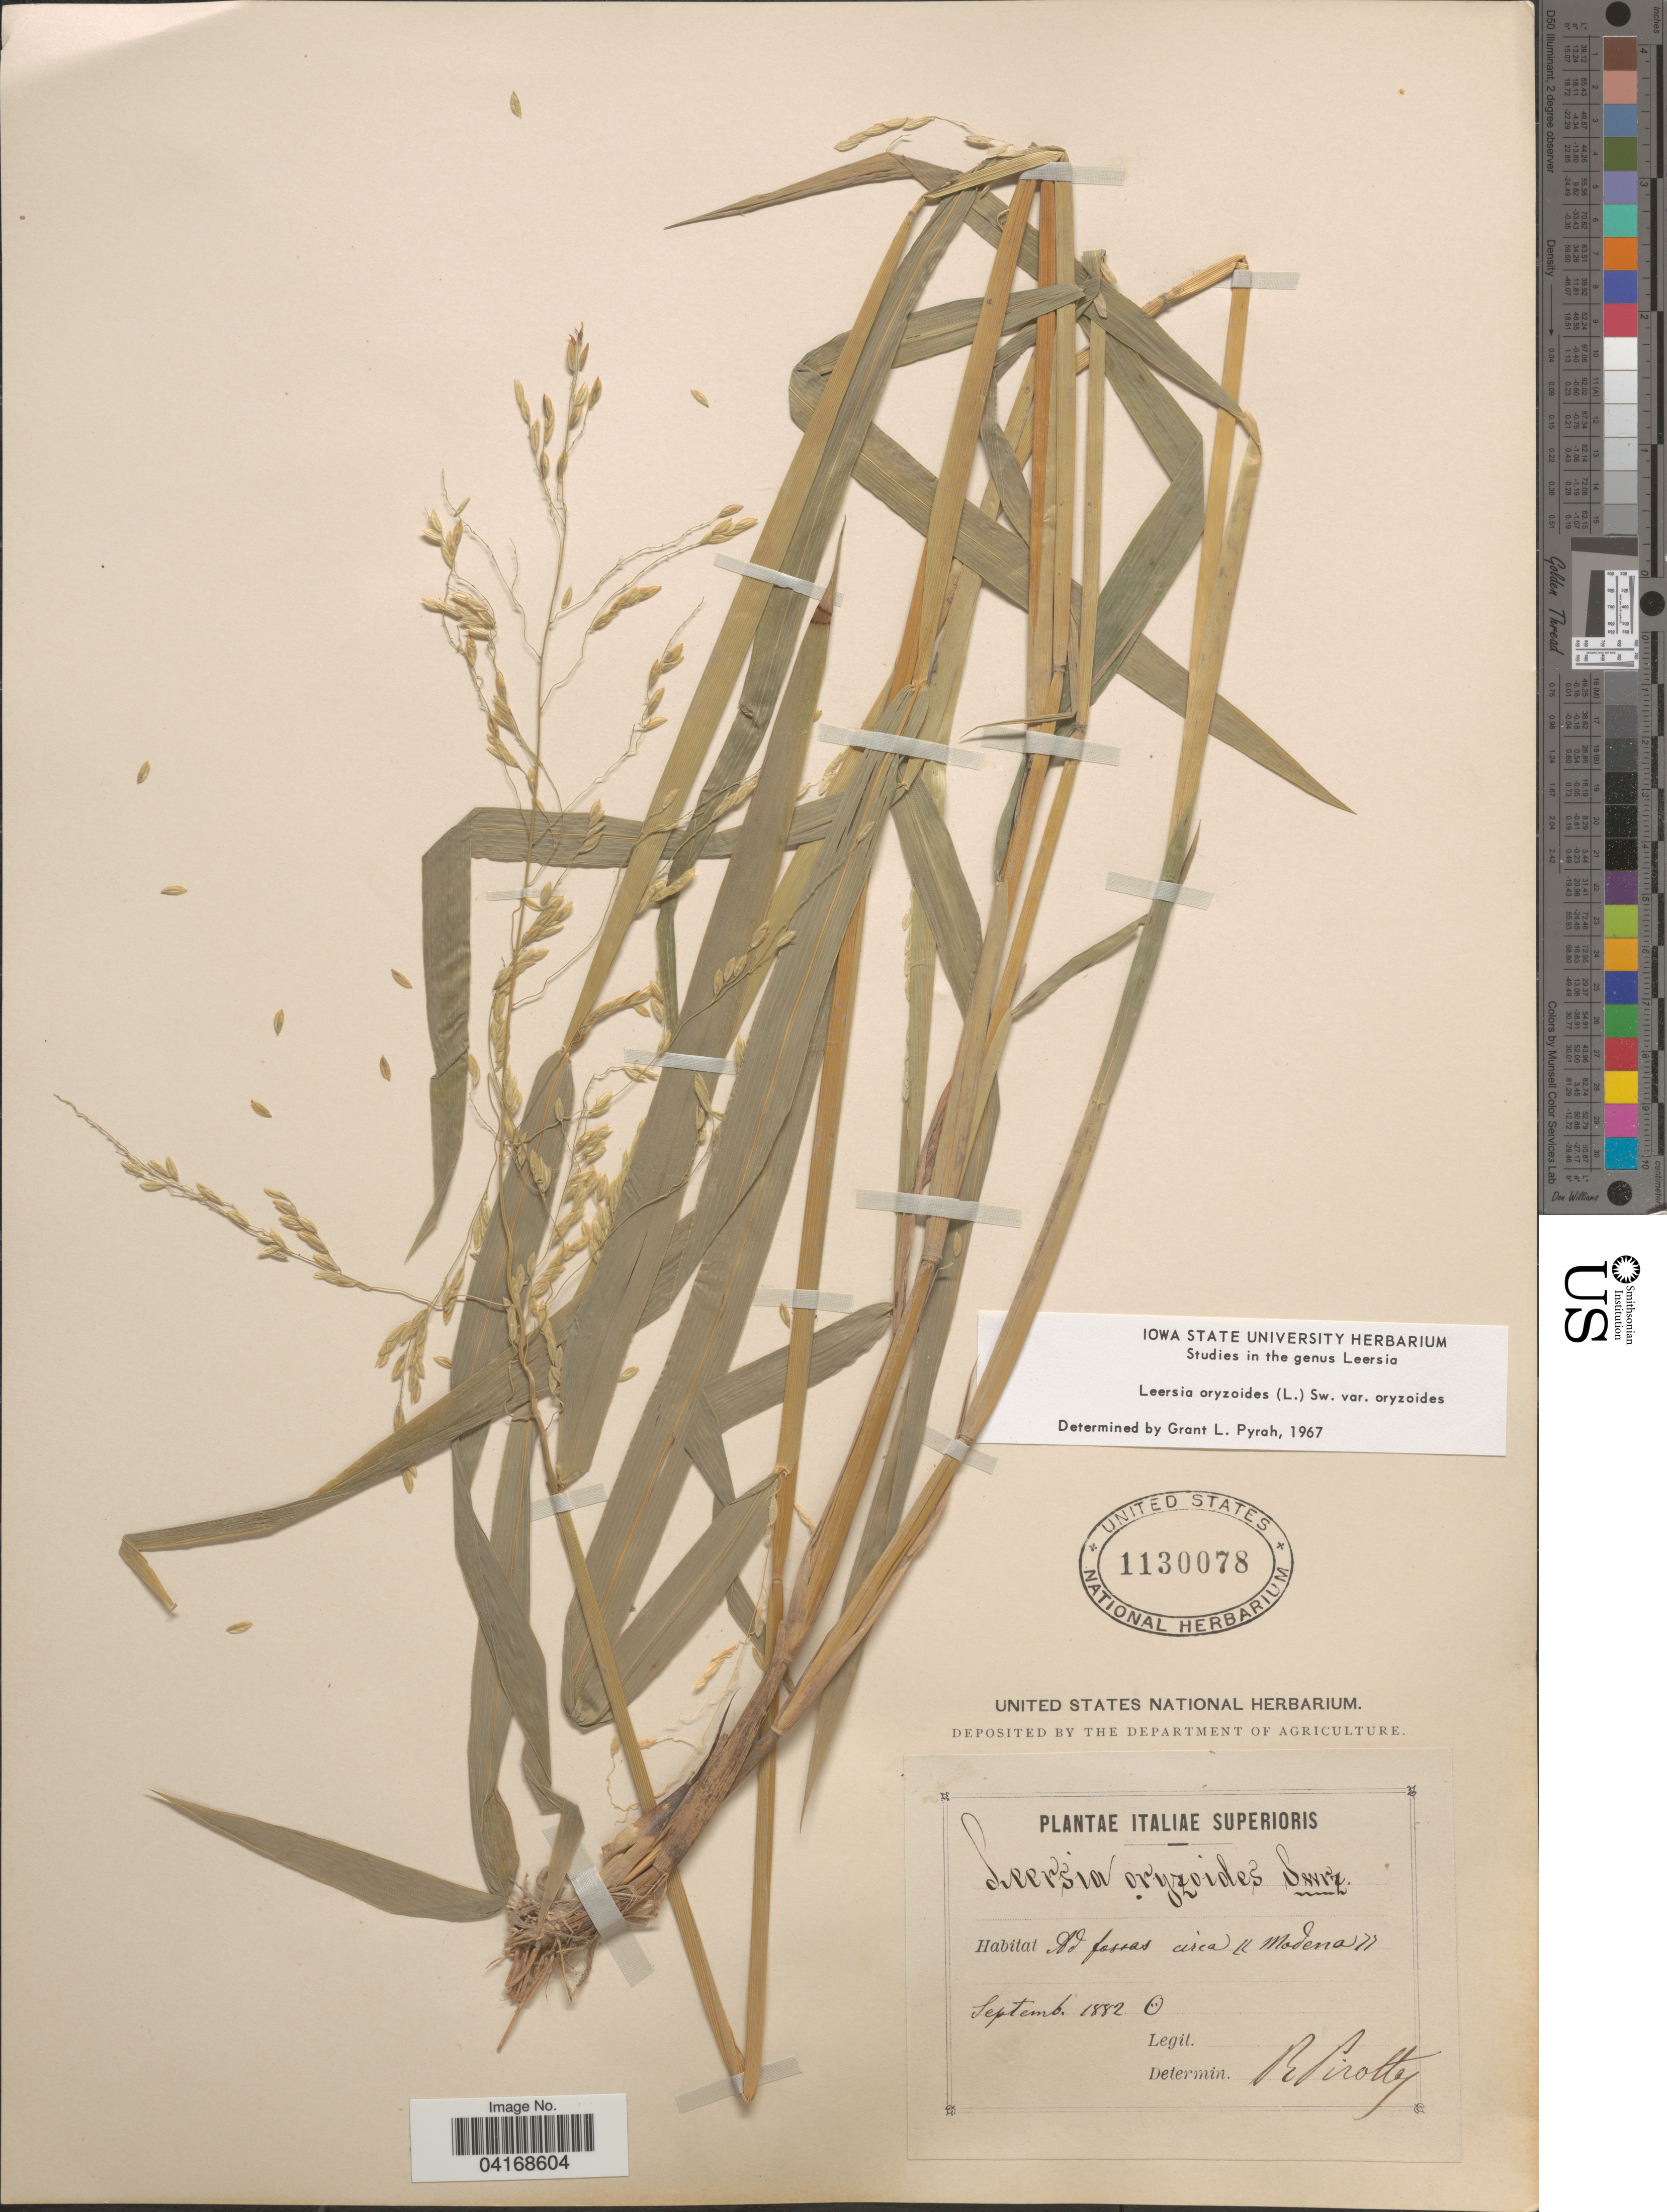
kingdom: Plantae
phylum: Tracheophyta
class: Liliopsida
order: Poales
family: Poaceae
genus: Leersia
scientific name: Leersia oryzoides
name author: (L.) Sw.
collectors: B. Pirottas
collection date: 1882-09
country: Italy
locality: Italiae Superioris. Ad fossas circa «Modena».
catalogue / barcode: US 1130078